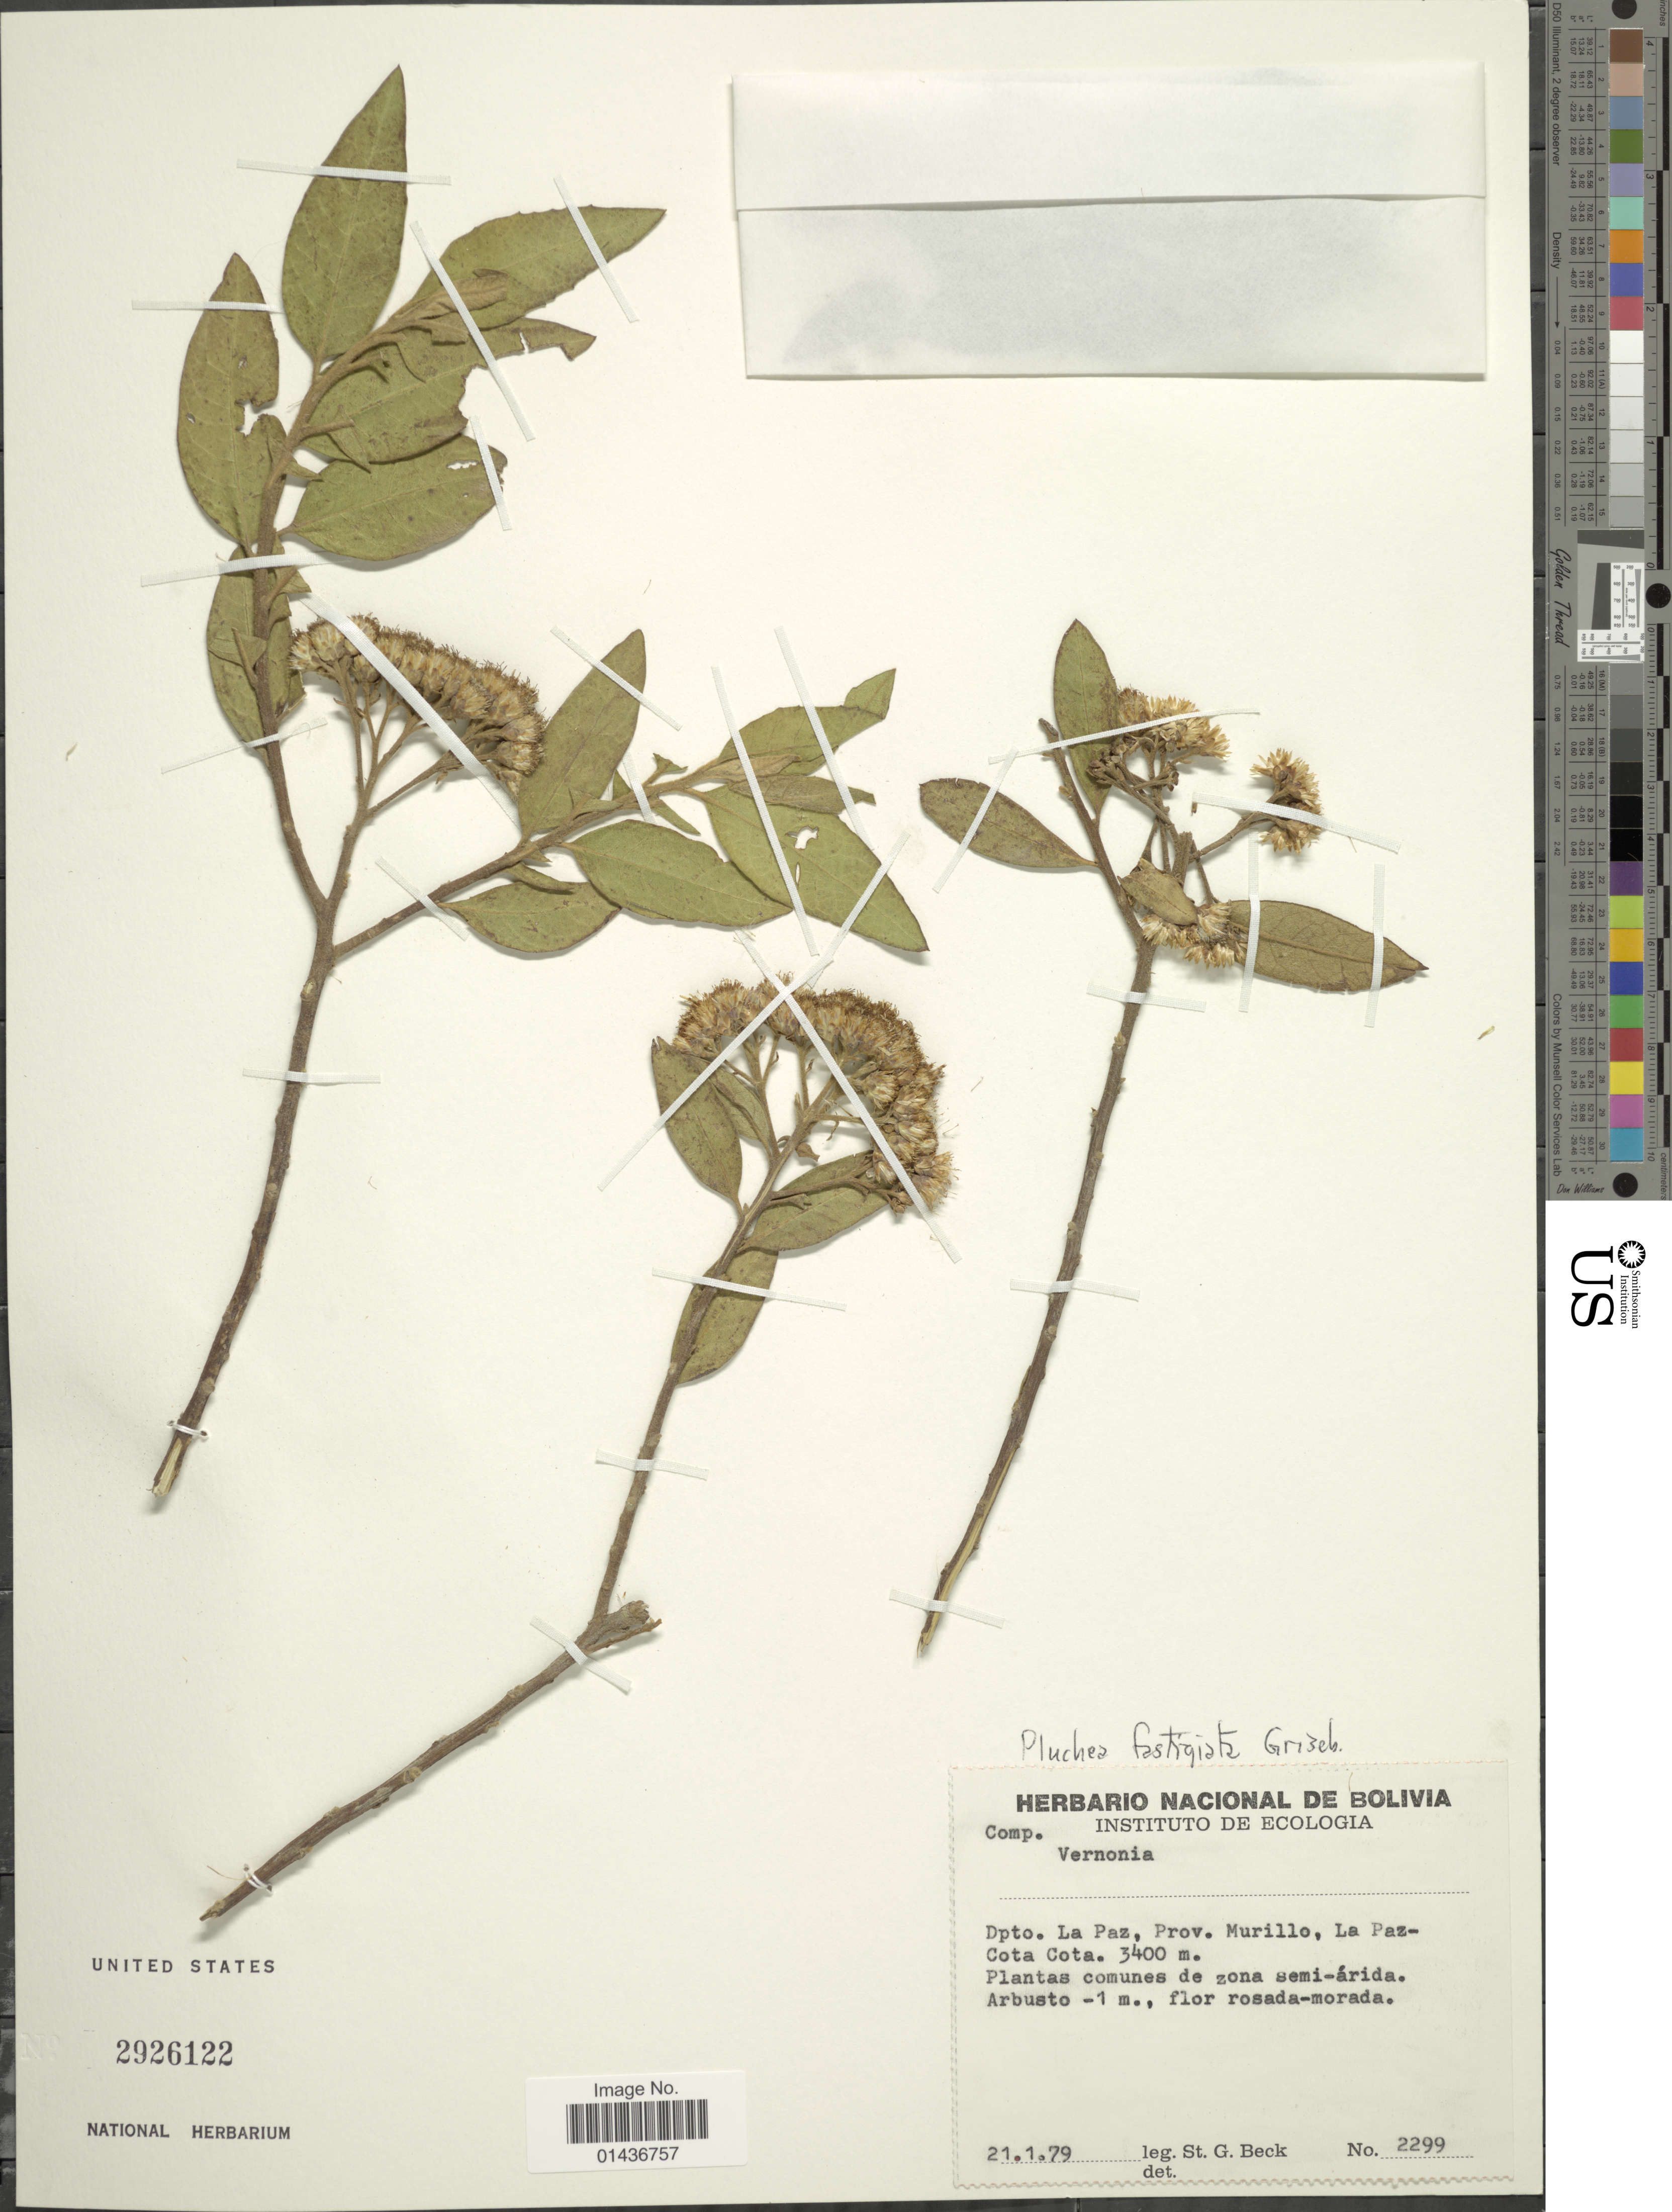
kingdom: Plantae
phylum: Tracheophyta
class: Magnoliopsida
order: Asterales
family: Asteraceae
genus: Pluchea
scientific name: Pluchea fastigiata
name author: Griseb.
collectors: S. G. Beck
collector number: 2299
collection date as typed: Transcribed d/m/y: 21/1/79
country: Bolivia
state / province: La Paz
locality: Dpto. La Paz, Prov. Murillo, La Paz, Cota Cota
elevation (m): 3400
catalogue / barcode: US 2926122